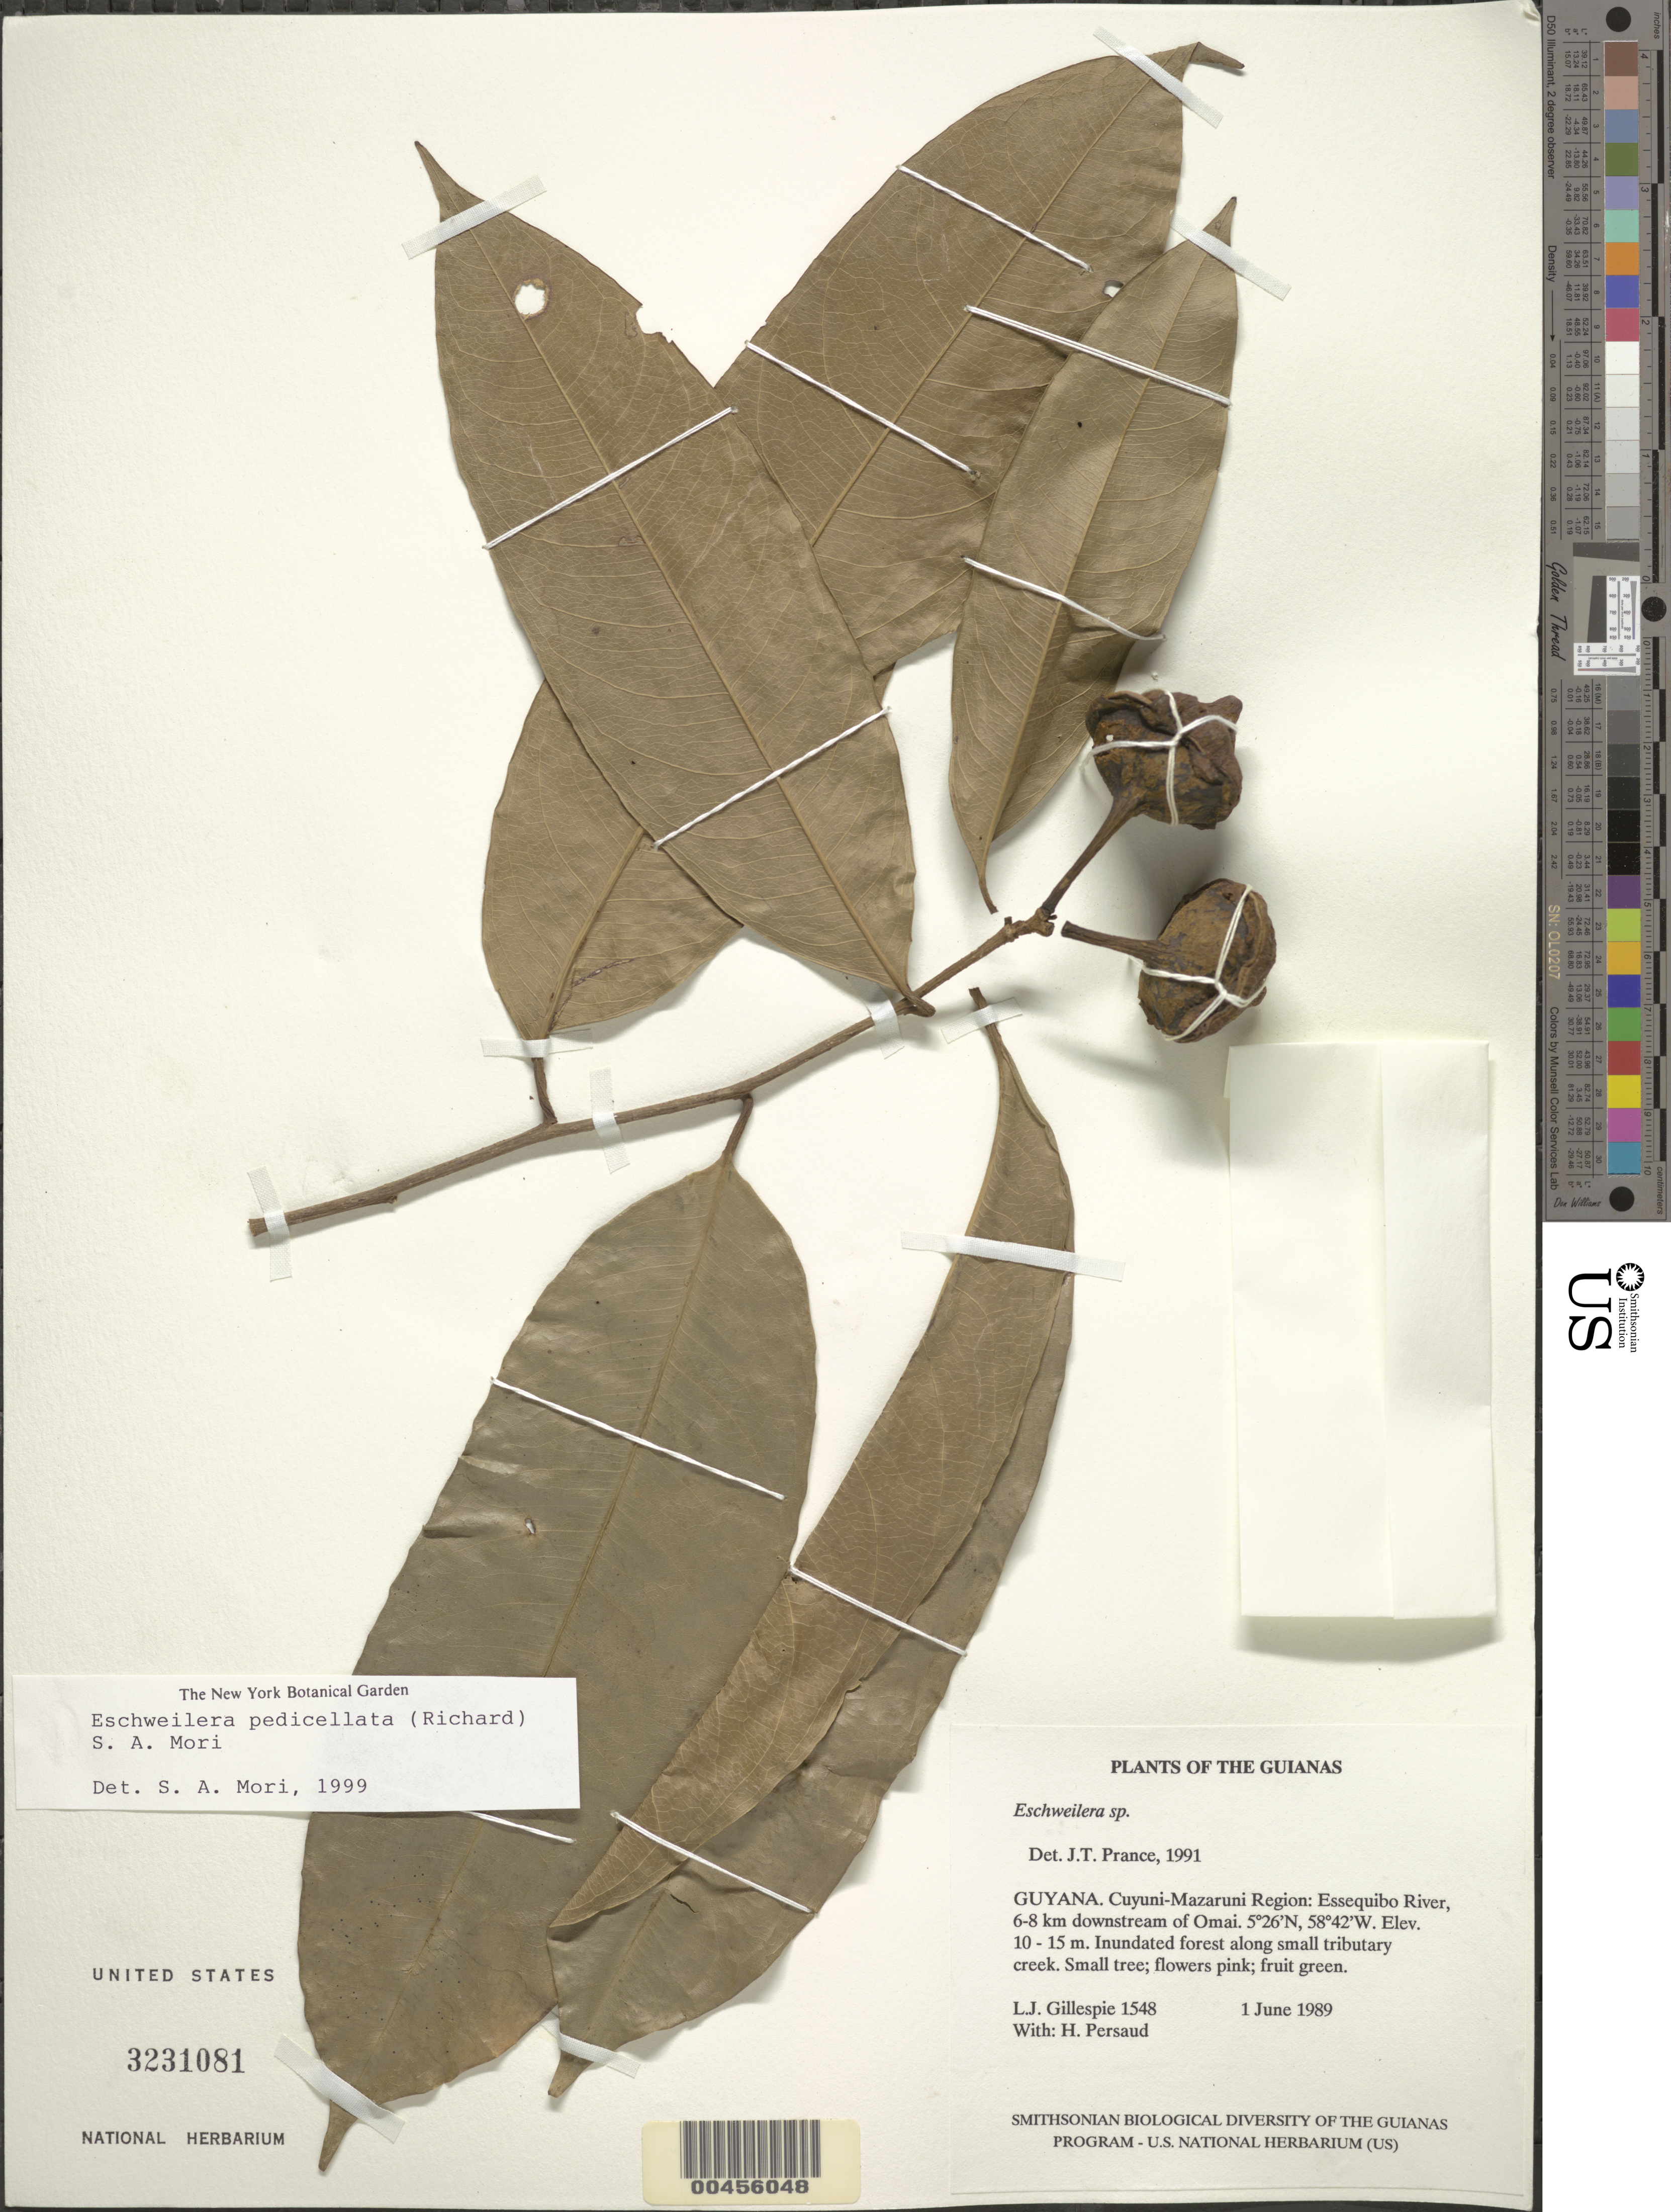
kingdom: Plantae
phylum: Tracheophyta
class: Magnoliopsida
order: Ericales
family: Lecythidaceae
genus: Eschweilera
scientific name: Eschweilera sp.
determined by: Prance, G. T.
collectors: L. J. Gillespie & H. Persaud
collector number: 1548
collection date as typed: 1 June 1989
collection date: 1989-06-01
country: Guyana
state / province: Cuyuni-Mazaruni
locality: Essequibo River, 6-8 km downstream of Omai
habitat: Inundated forest along small tributary creek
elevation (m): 10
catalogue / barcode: US 3231081